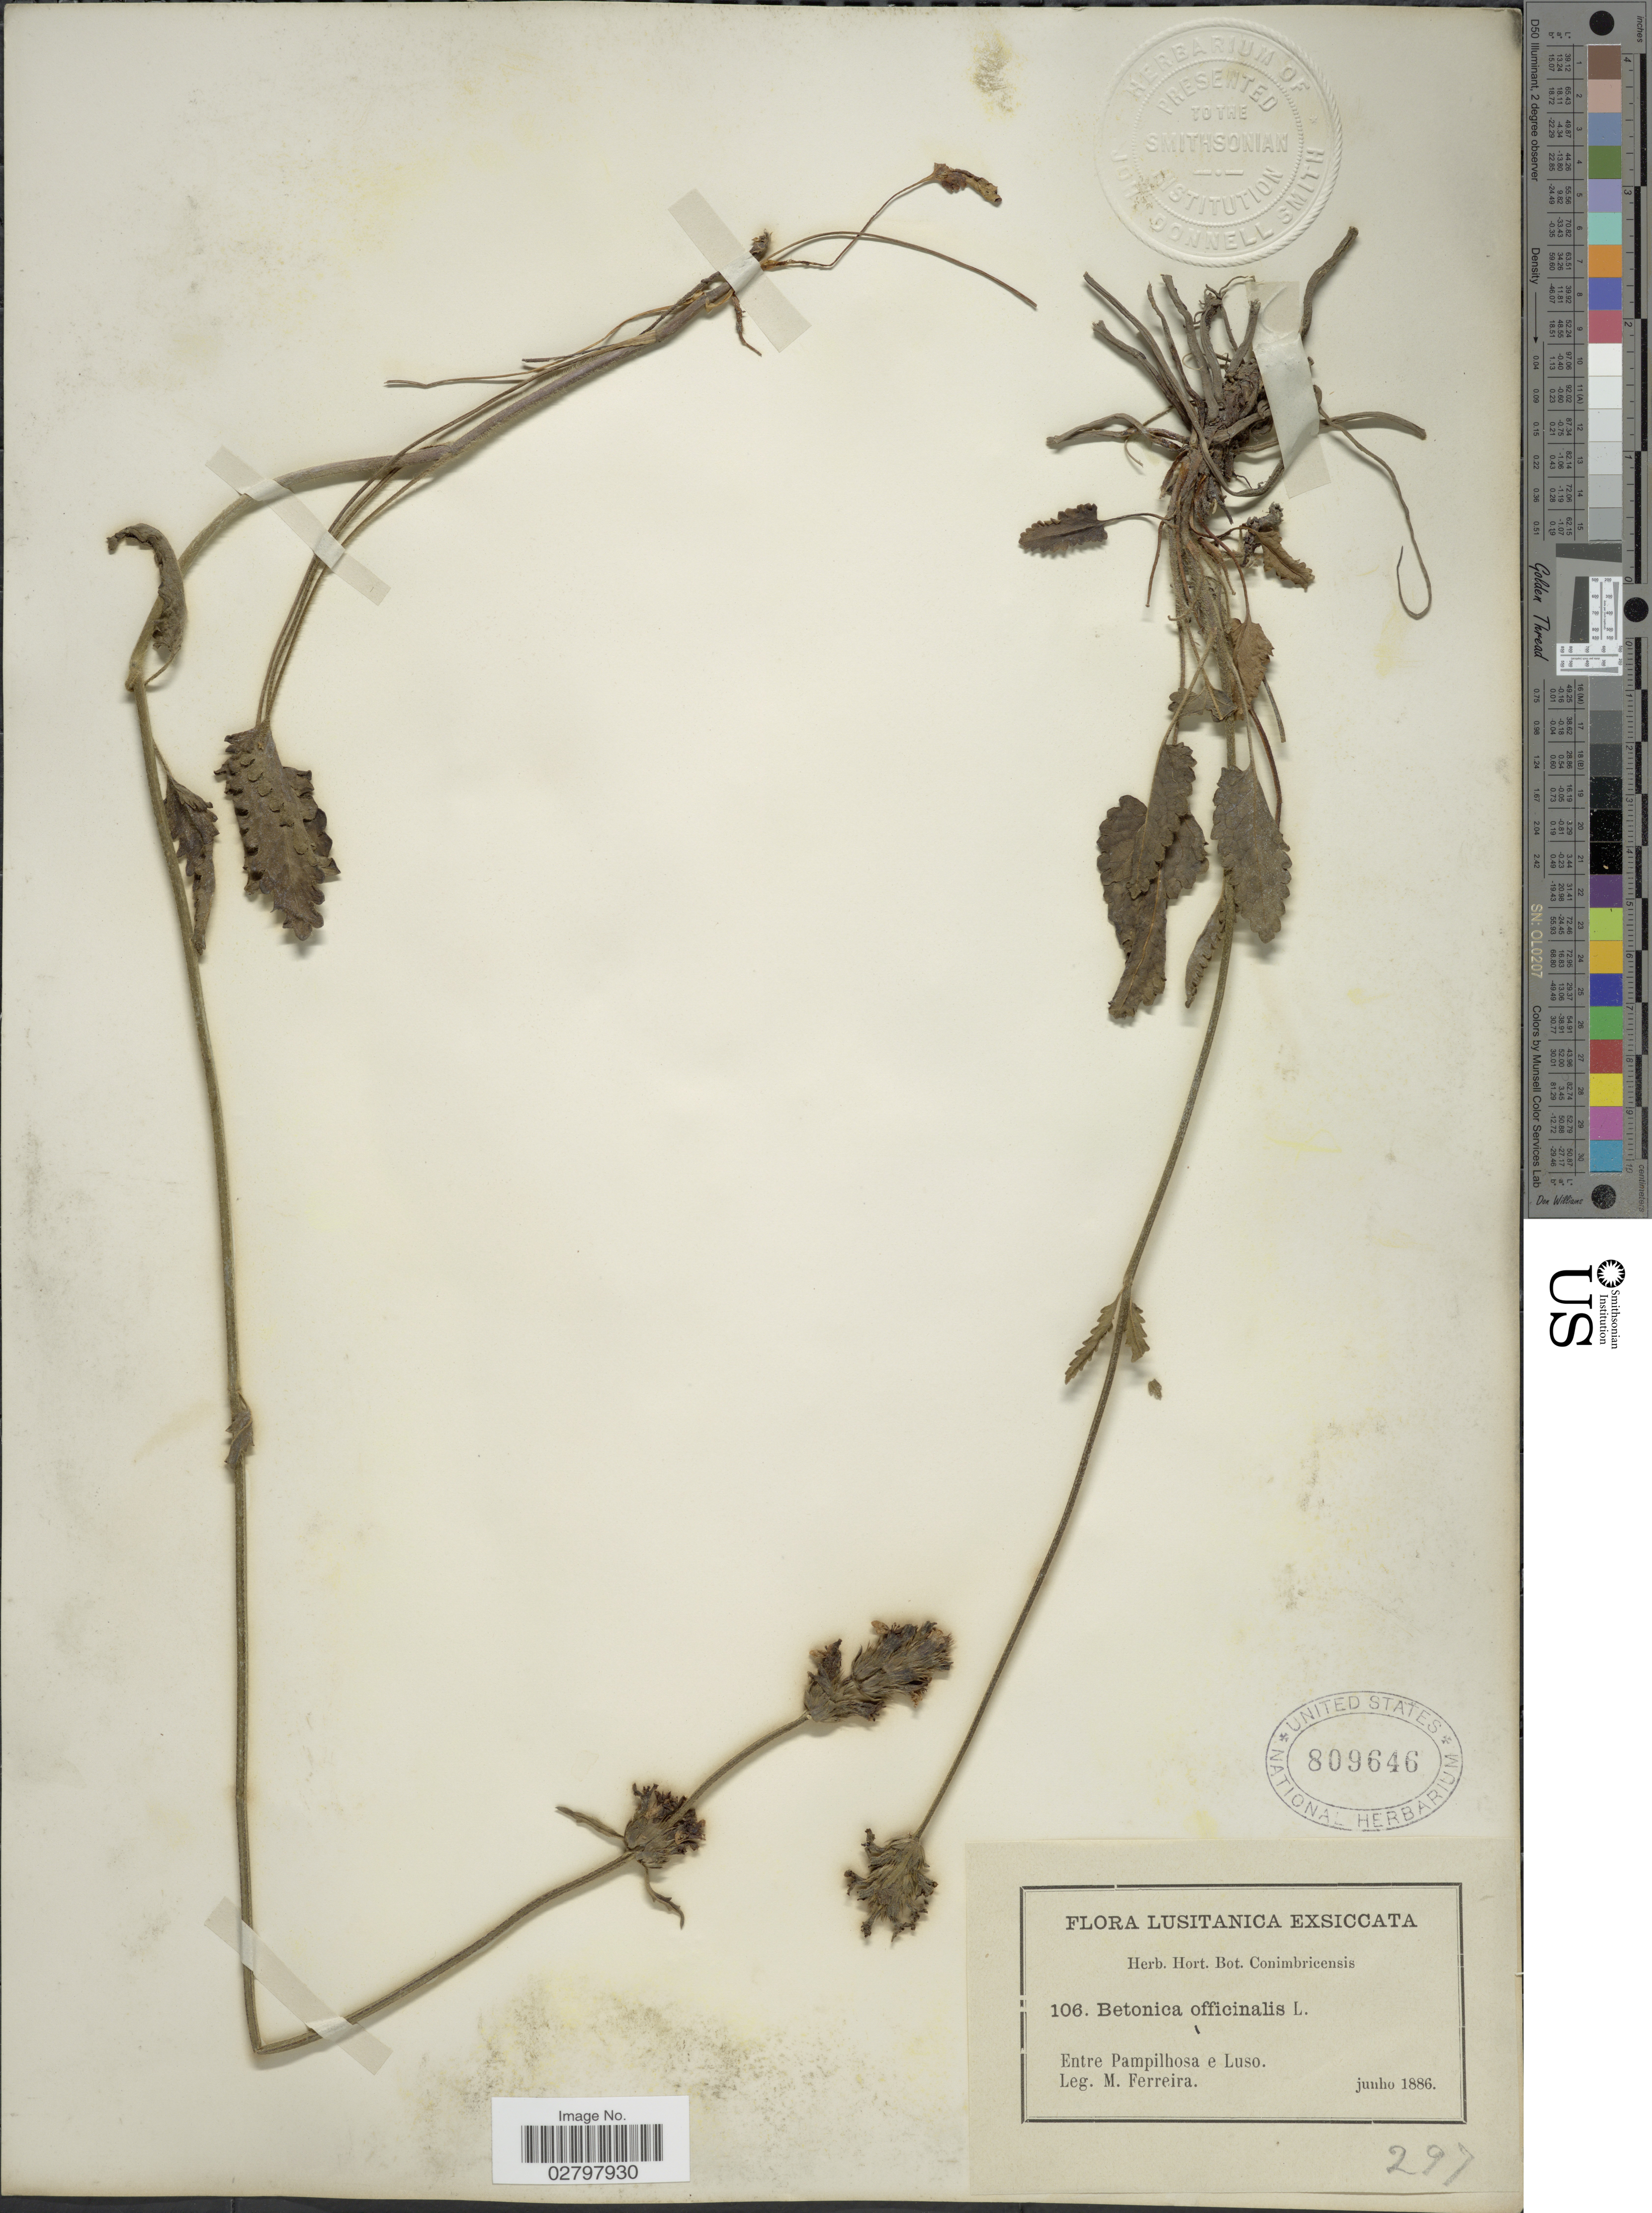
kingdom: Plantae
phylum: Tracheophyta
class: Magnoliopsida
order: Lamiales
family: Lamiaceae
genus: Stachys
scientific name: Stachys officinalis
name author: (L.) Trevis.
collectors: M. Ferreira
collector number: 106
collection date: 1886-06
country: Portugal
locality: Lusitanica, Entre Pampilhosa e Luso.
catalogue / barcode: US 809646